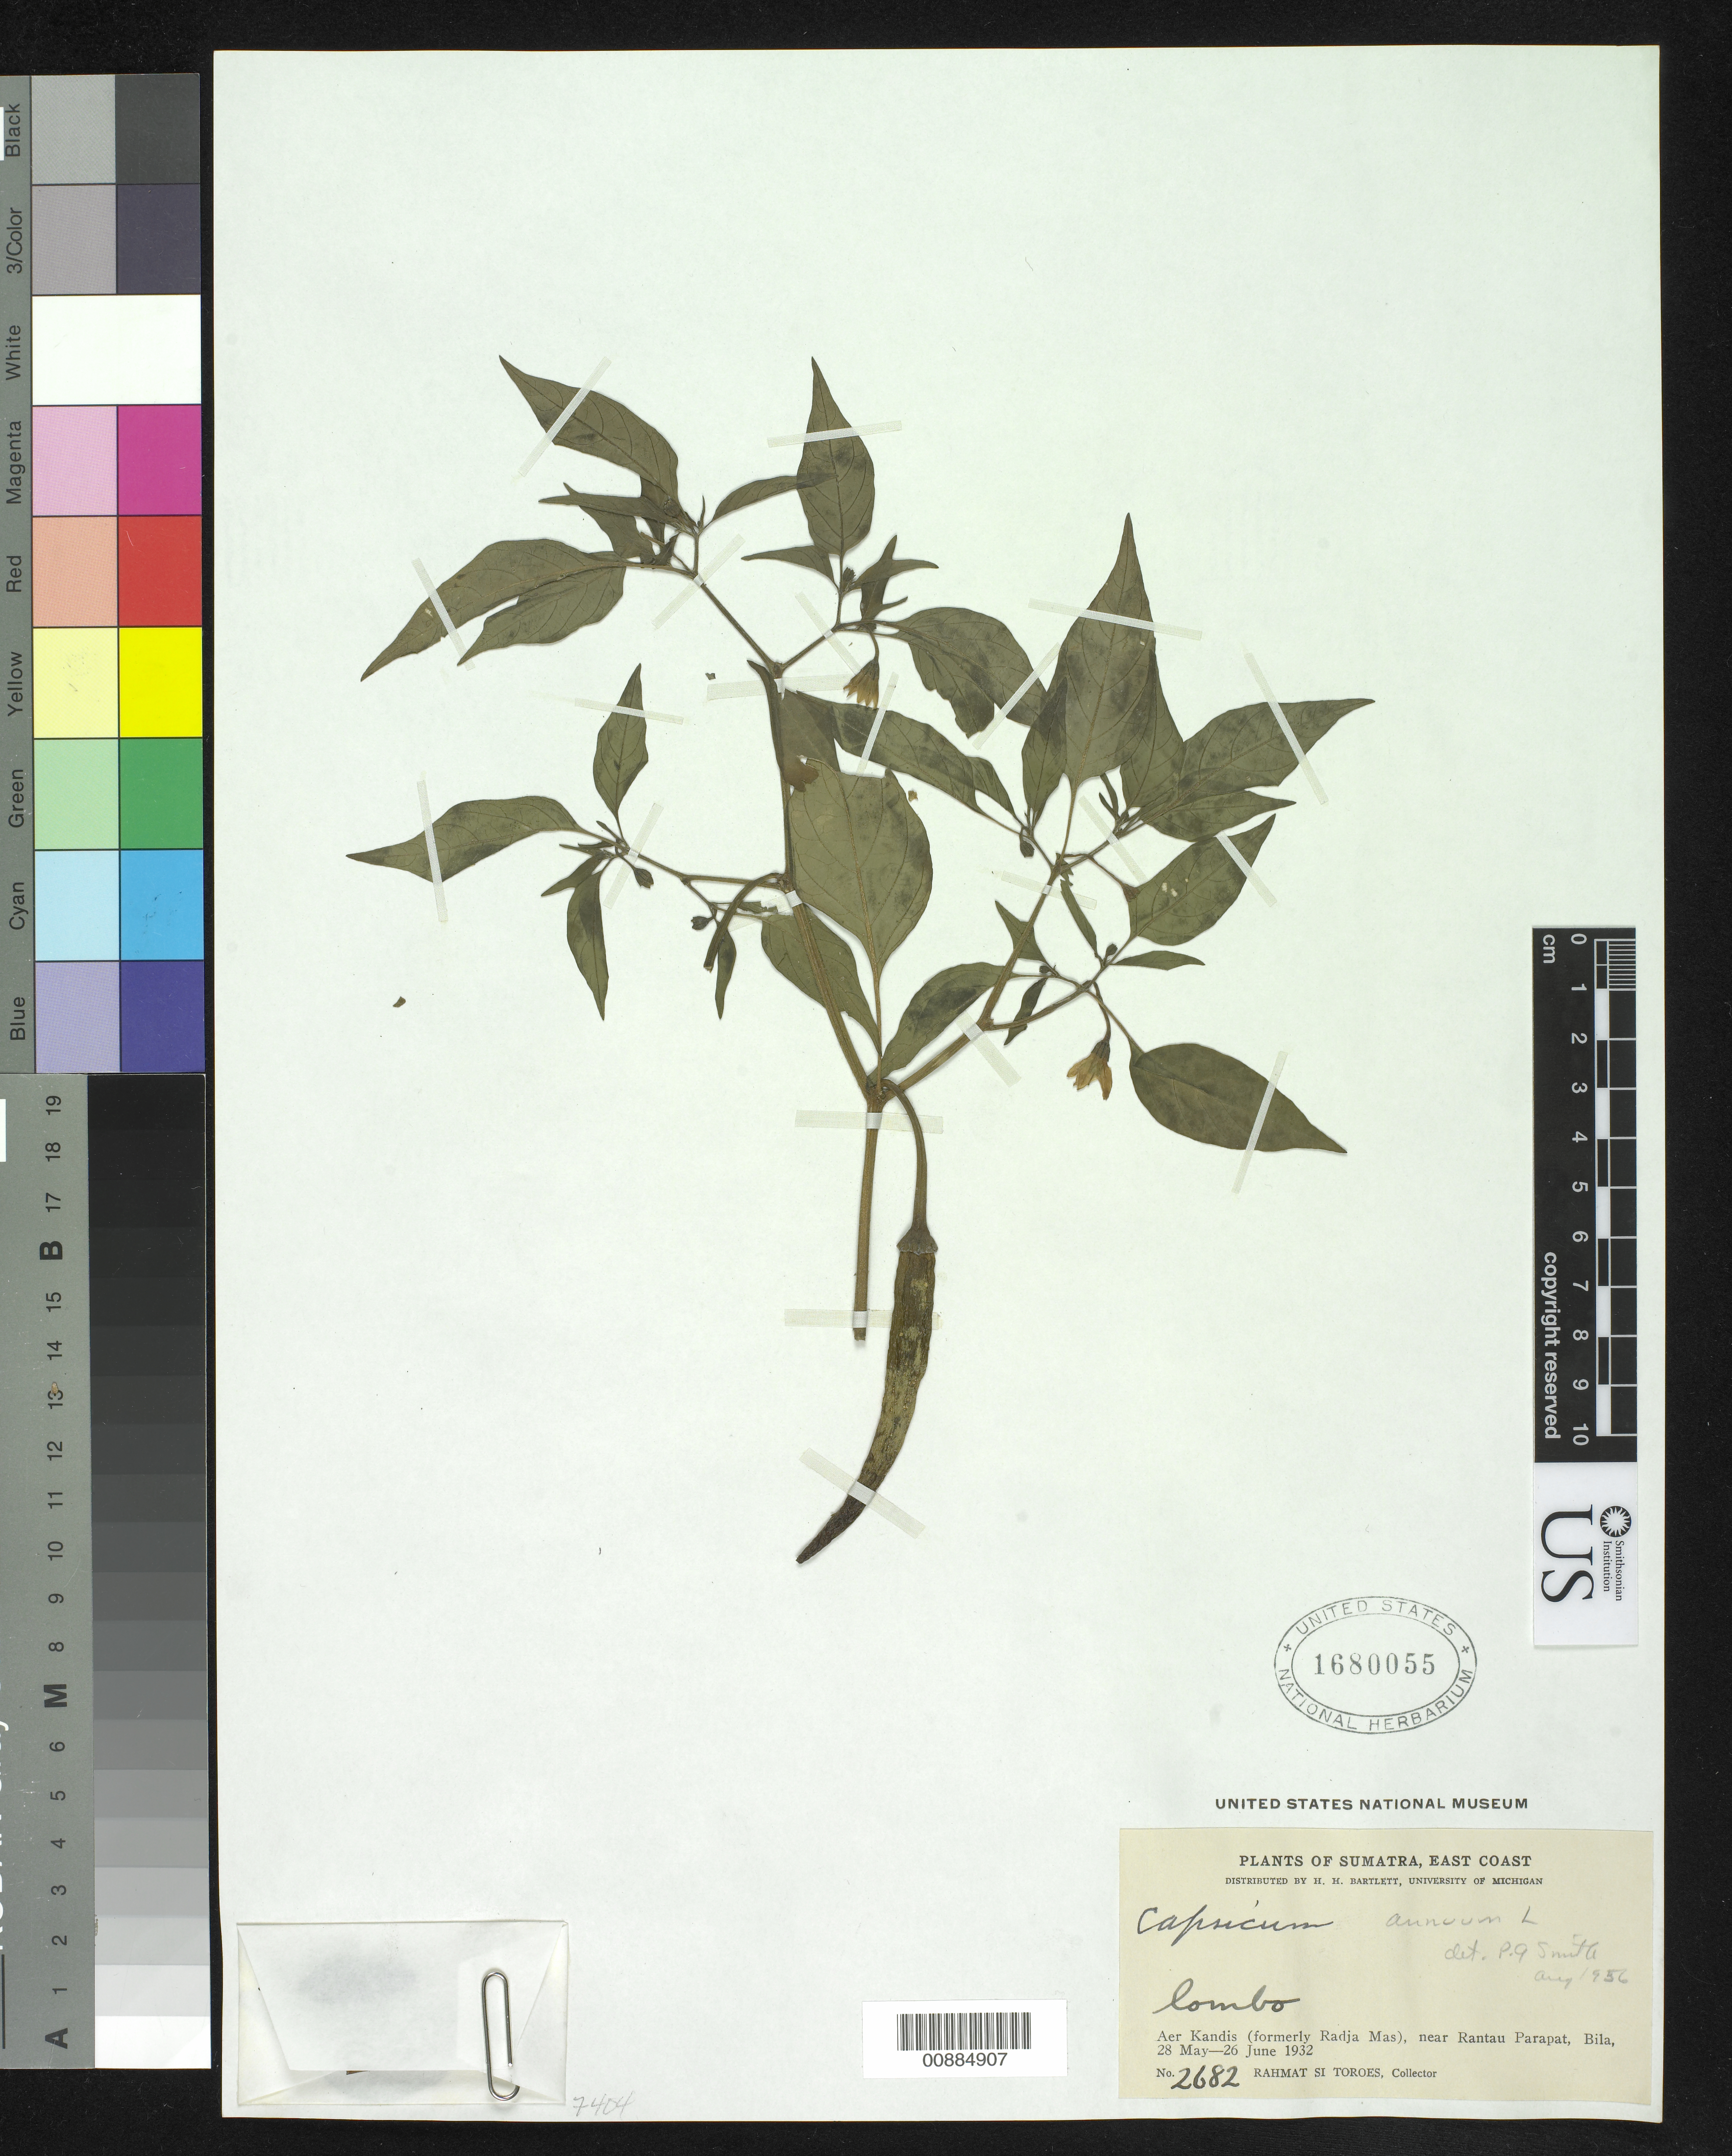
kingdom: Plantae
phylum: Tracheophyta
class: Magnoliopsida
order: Solanales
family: Solanaceae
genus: Capsicum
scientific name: Capsicum annuum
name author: L.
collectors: Rahmat Si Boeea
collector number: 2682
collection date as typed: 28 May 1932 to 26 Jun 1932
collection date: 1932-05-28/1932-06-26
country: Indonesia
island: Sumatra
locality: Aer Kandis, near Rantau Parapat, Bila.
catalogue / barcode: US 1680055